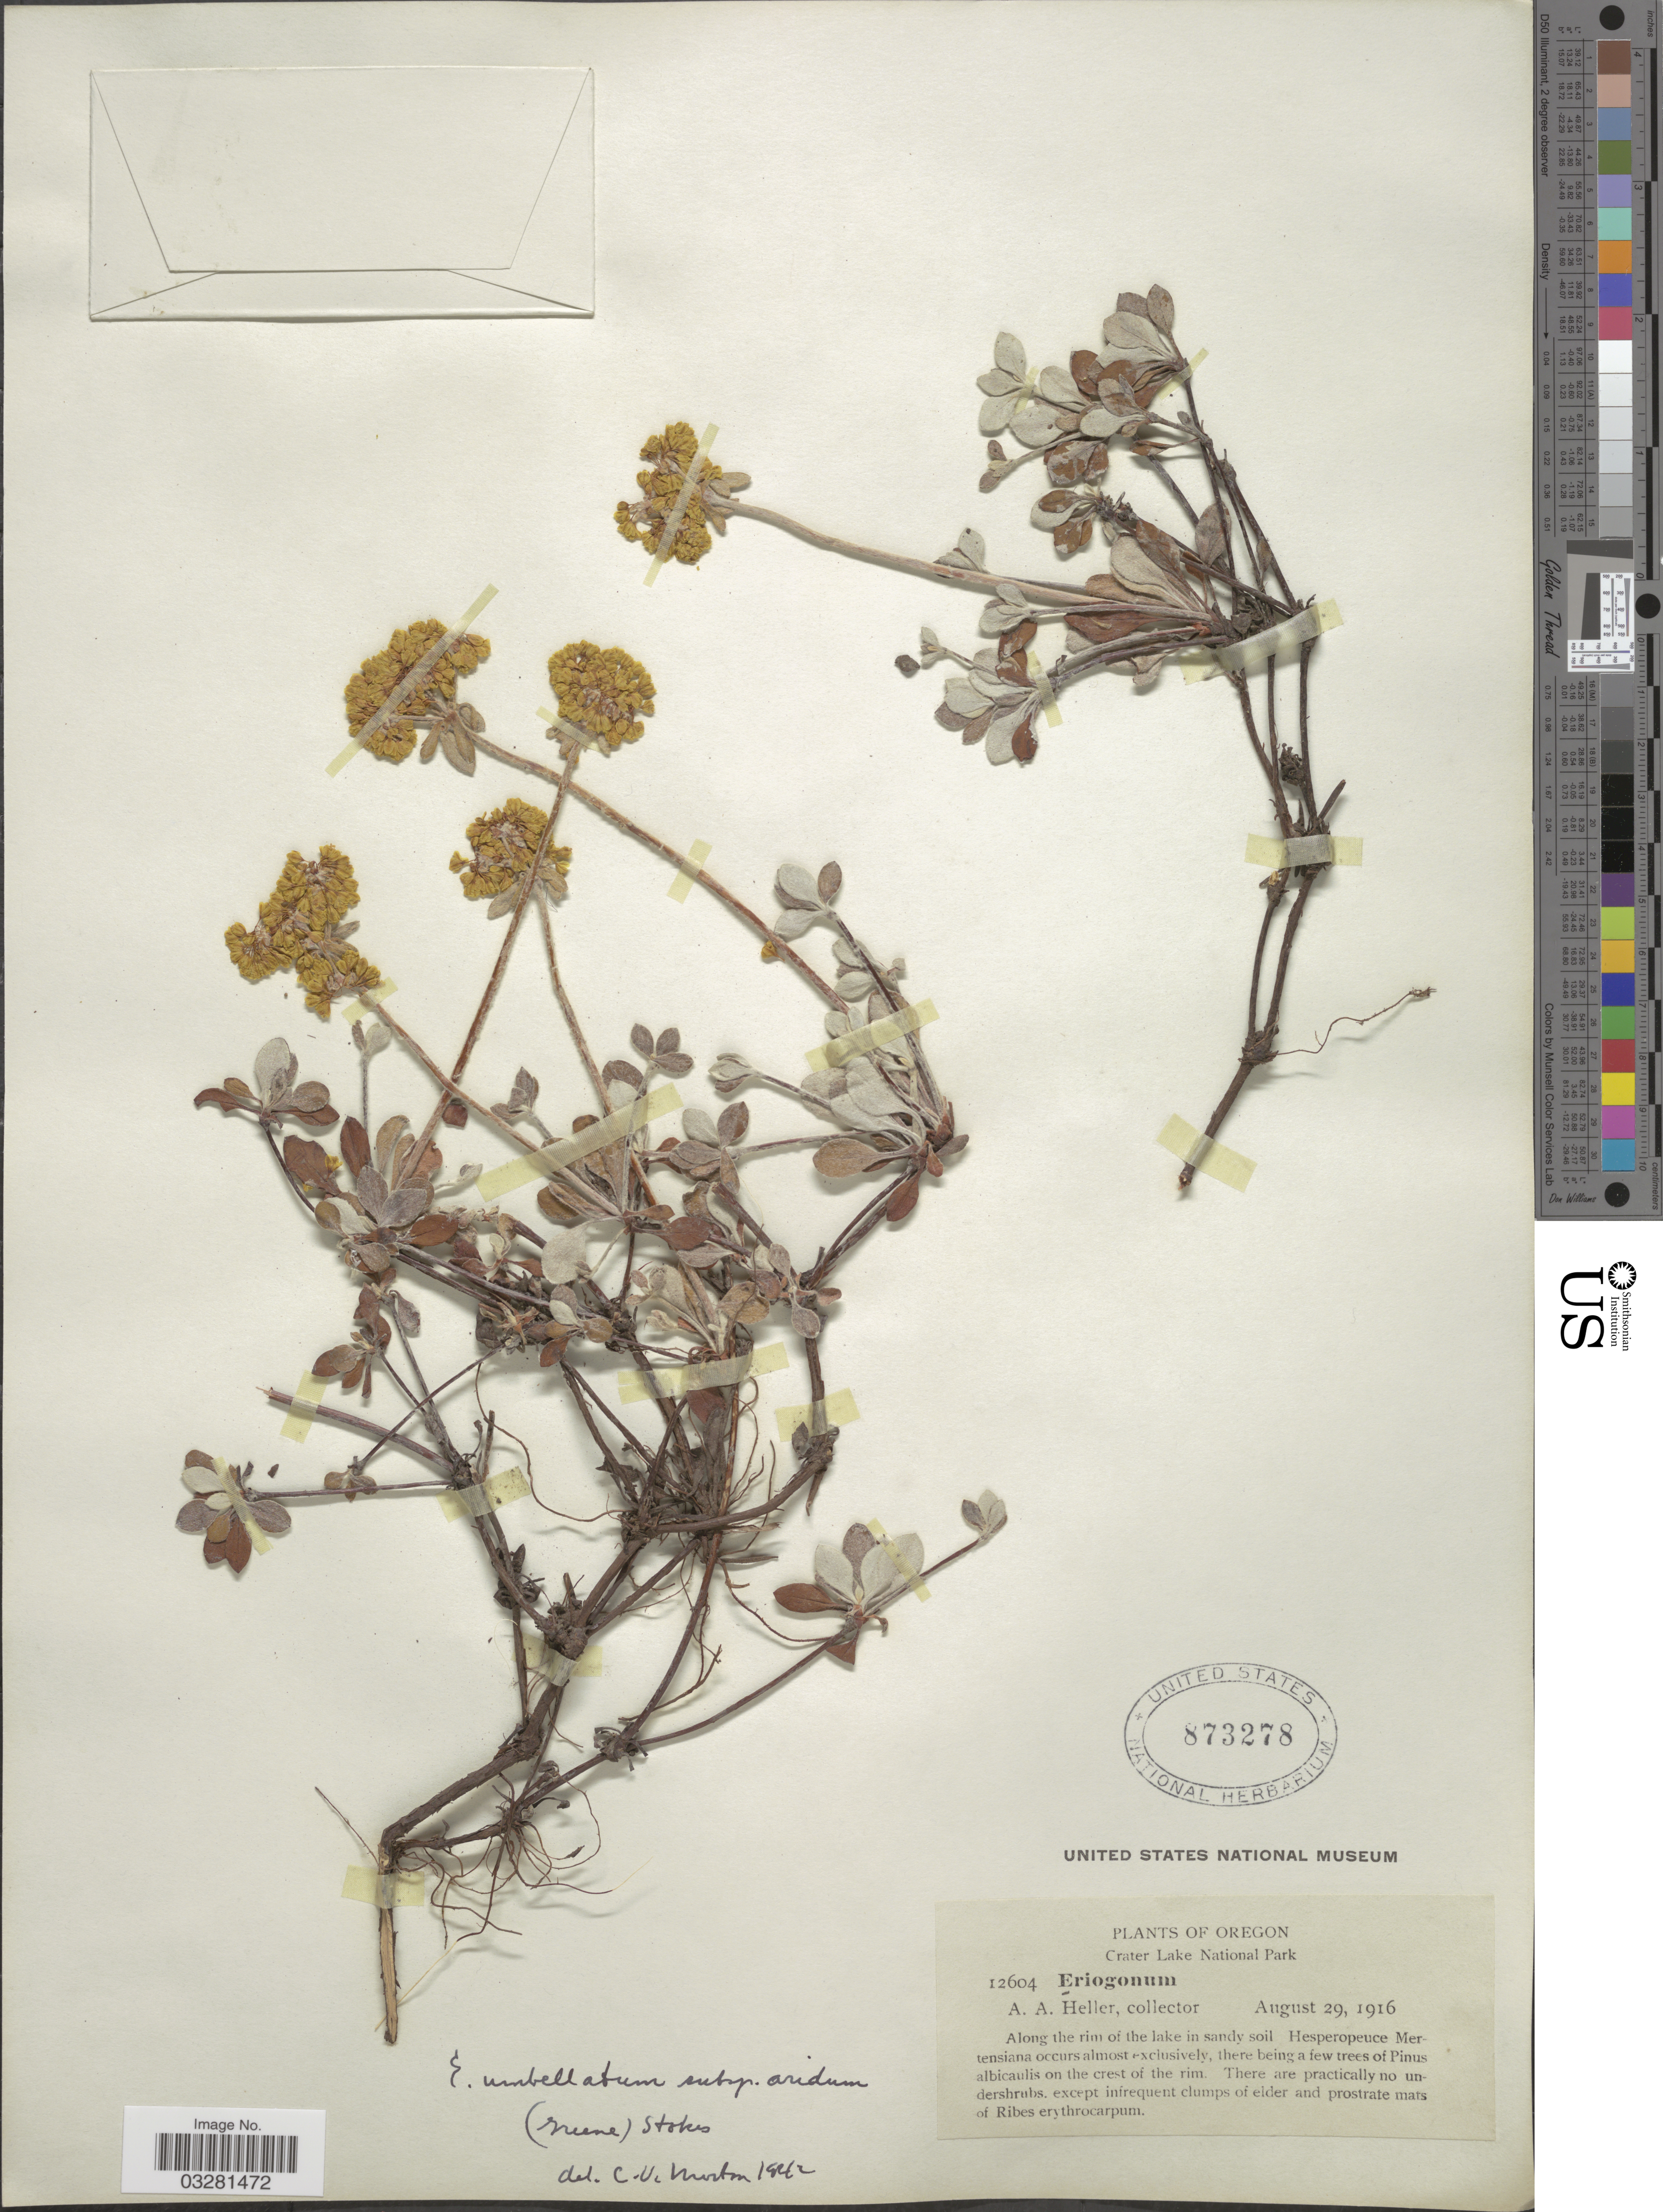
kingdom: Plantae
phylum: Tracheophyta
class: Magnoliopsida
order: Caryophyllales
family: Polygonaceae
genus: Eriogonum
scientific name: Eriogonum umbellatum var. umbellatum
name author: Torr.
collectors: A. A. Heller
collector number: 12604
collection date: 1916-08-29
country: United States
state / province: Oregon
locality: Crater Lake National Park.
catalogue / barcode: US 873278